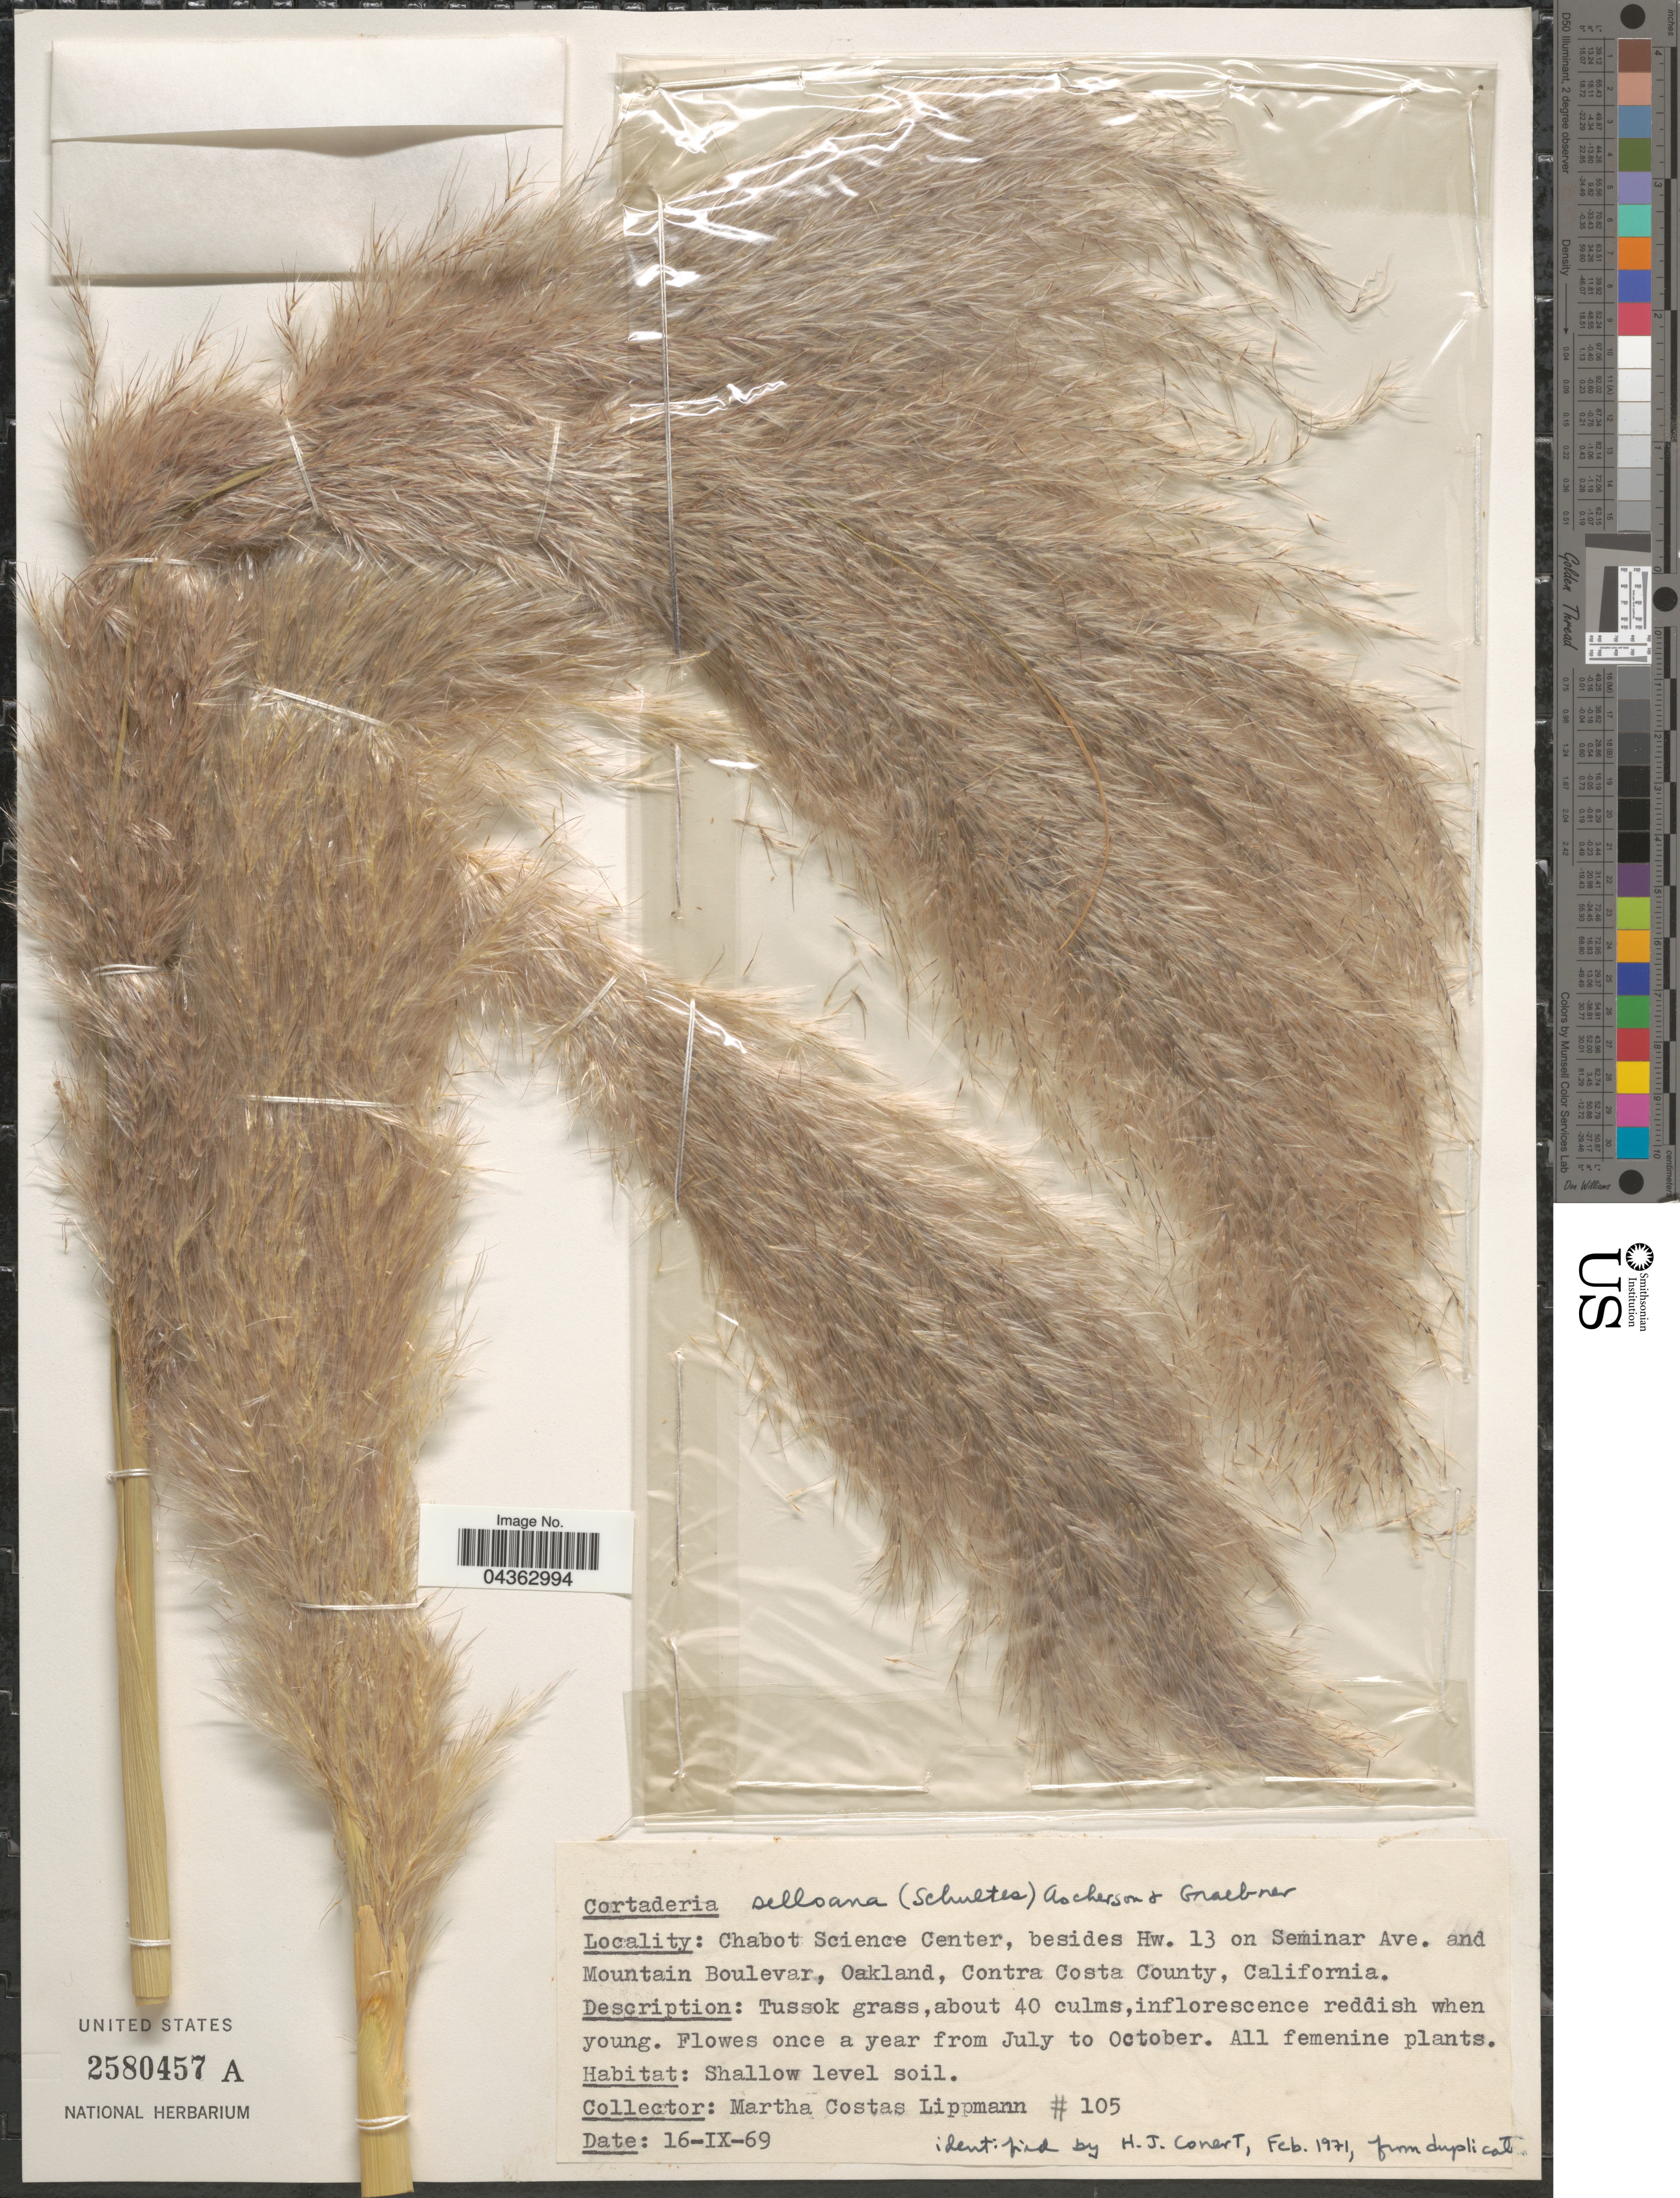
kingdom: Plantae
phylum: Tracheophyta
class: Liliopsida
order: Poales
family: Poaceae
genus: Cortaderia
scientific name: Cortaderia selloana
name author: (Schult. & Schult. f.) Asch. & Graebn.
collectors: M. Costas Lippmann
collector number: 105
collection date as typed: Transcribed d/m/y: 16/9/69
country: United States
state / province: California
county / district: Contra Costa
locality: Chabot Science Center, besides Hw. 13 on Seminar Ave. and Mountain Boulevar, Oakland, Contra Costa County.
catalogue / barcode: US 2580457A